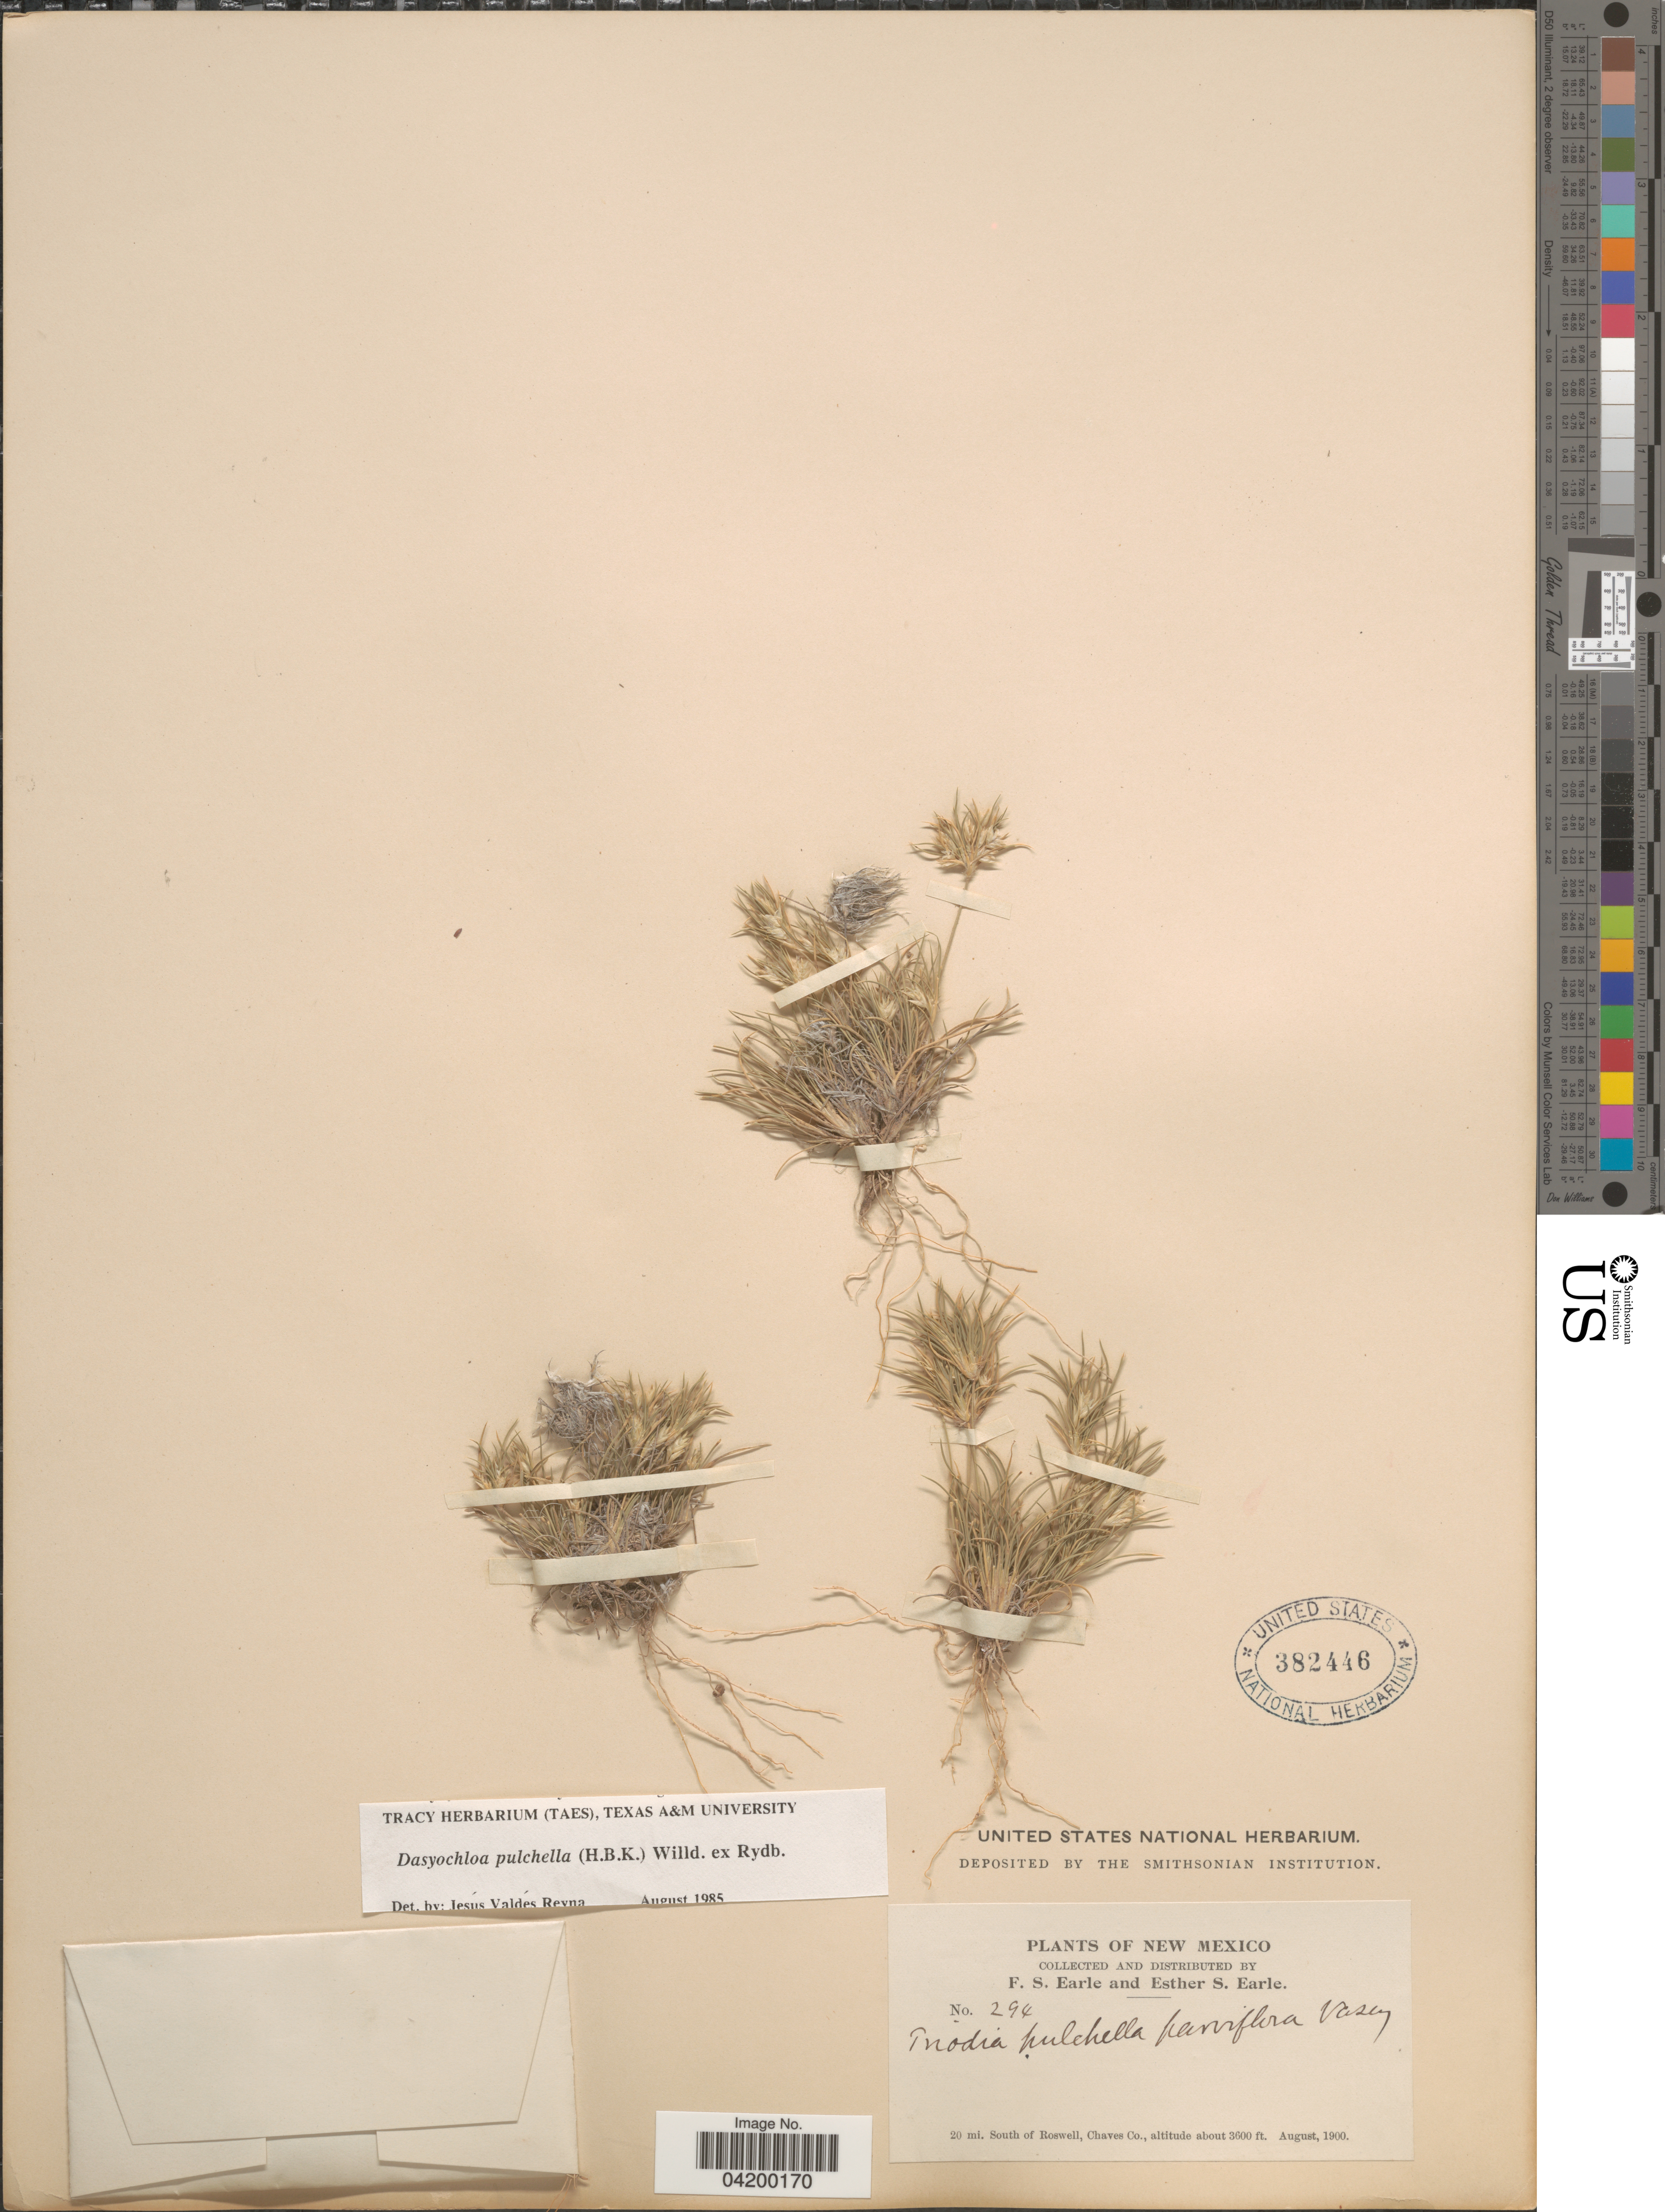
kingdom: Plantae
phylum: Tracheophyta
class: Liliopsida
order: Poales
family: Poaceae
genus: Dasyochloa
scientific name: Dasyochloa pulchella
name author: (Kunth) Willd. ex Rydb.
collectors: F. S. Earle & E. S. Earle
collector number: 294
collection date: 1900-08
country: United States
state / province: New Mexico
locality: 20 mi. South of Roswell, Chaves Co.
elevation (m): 1097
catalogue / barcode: US 382446